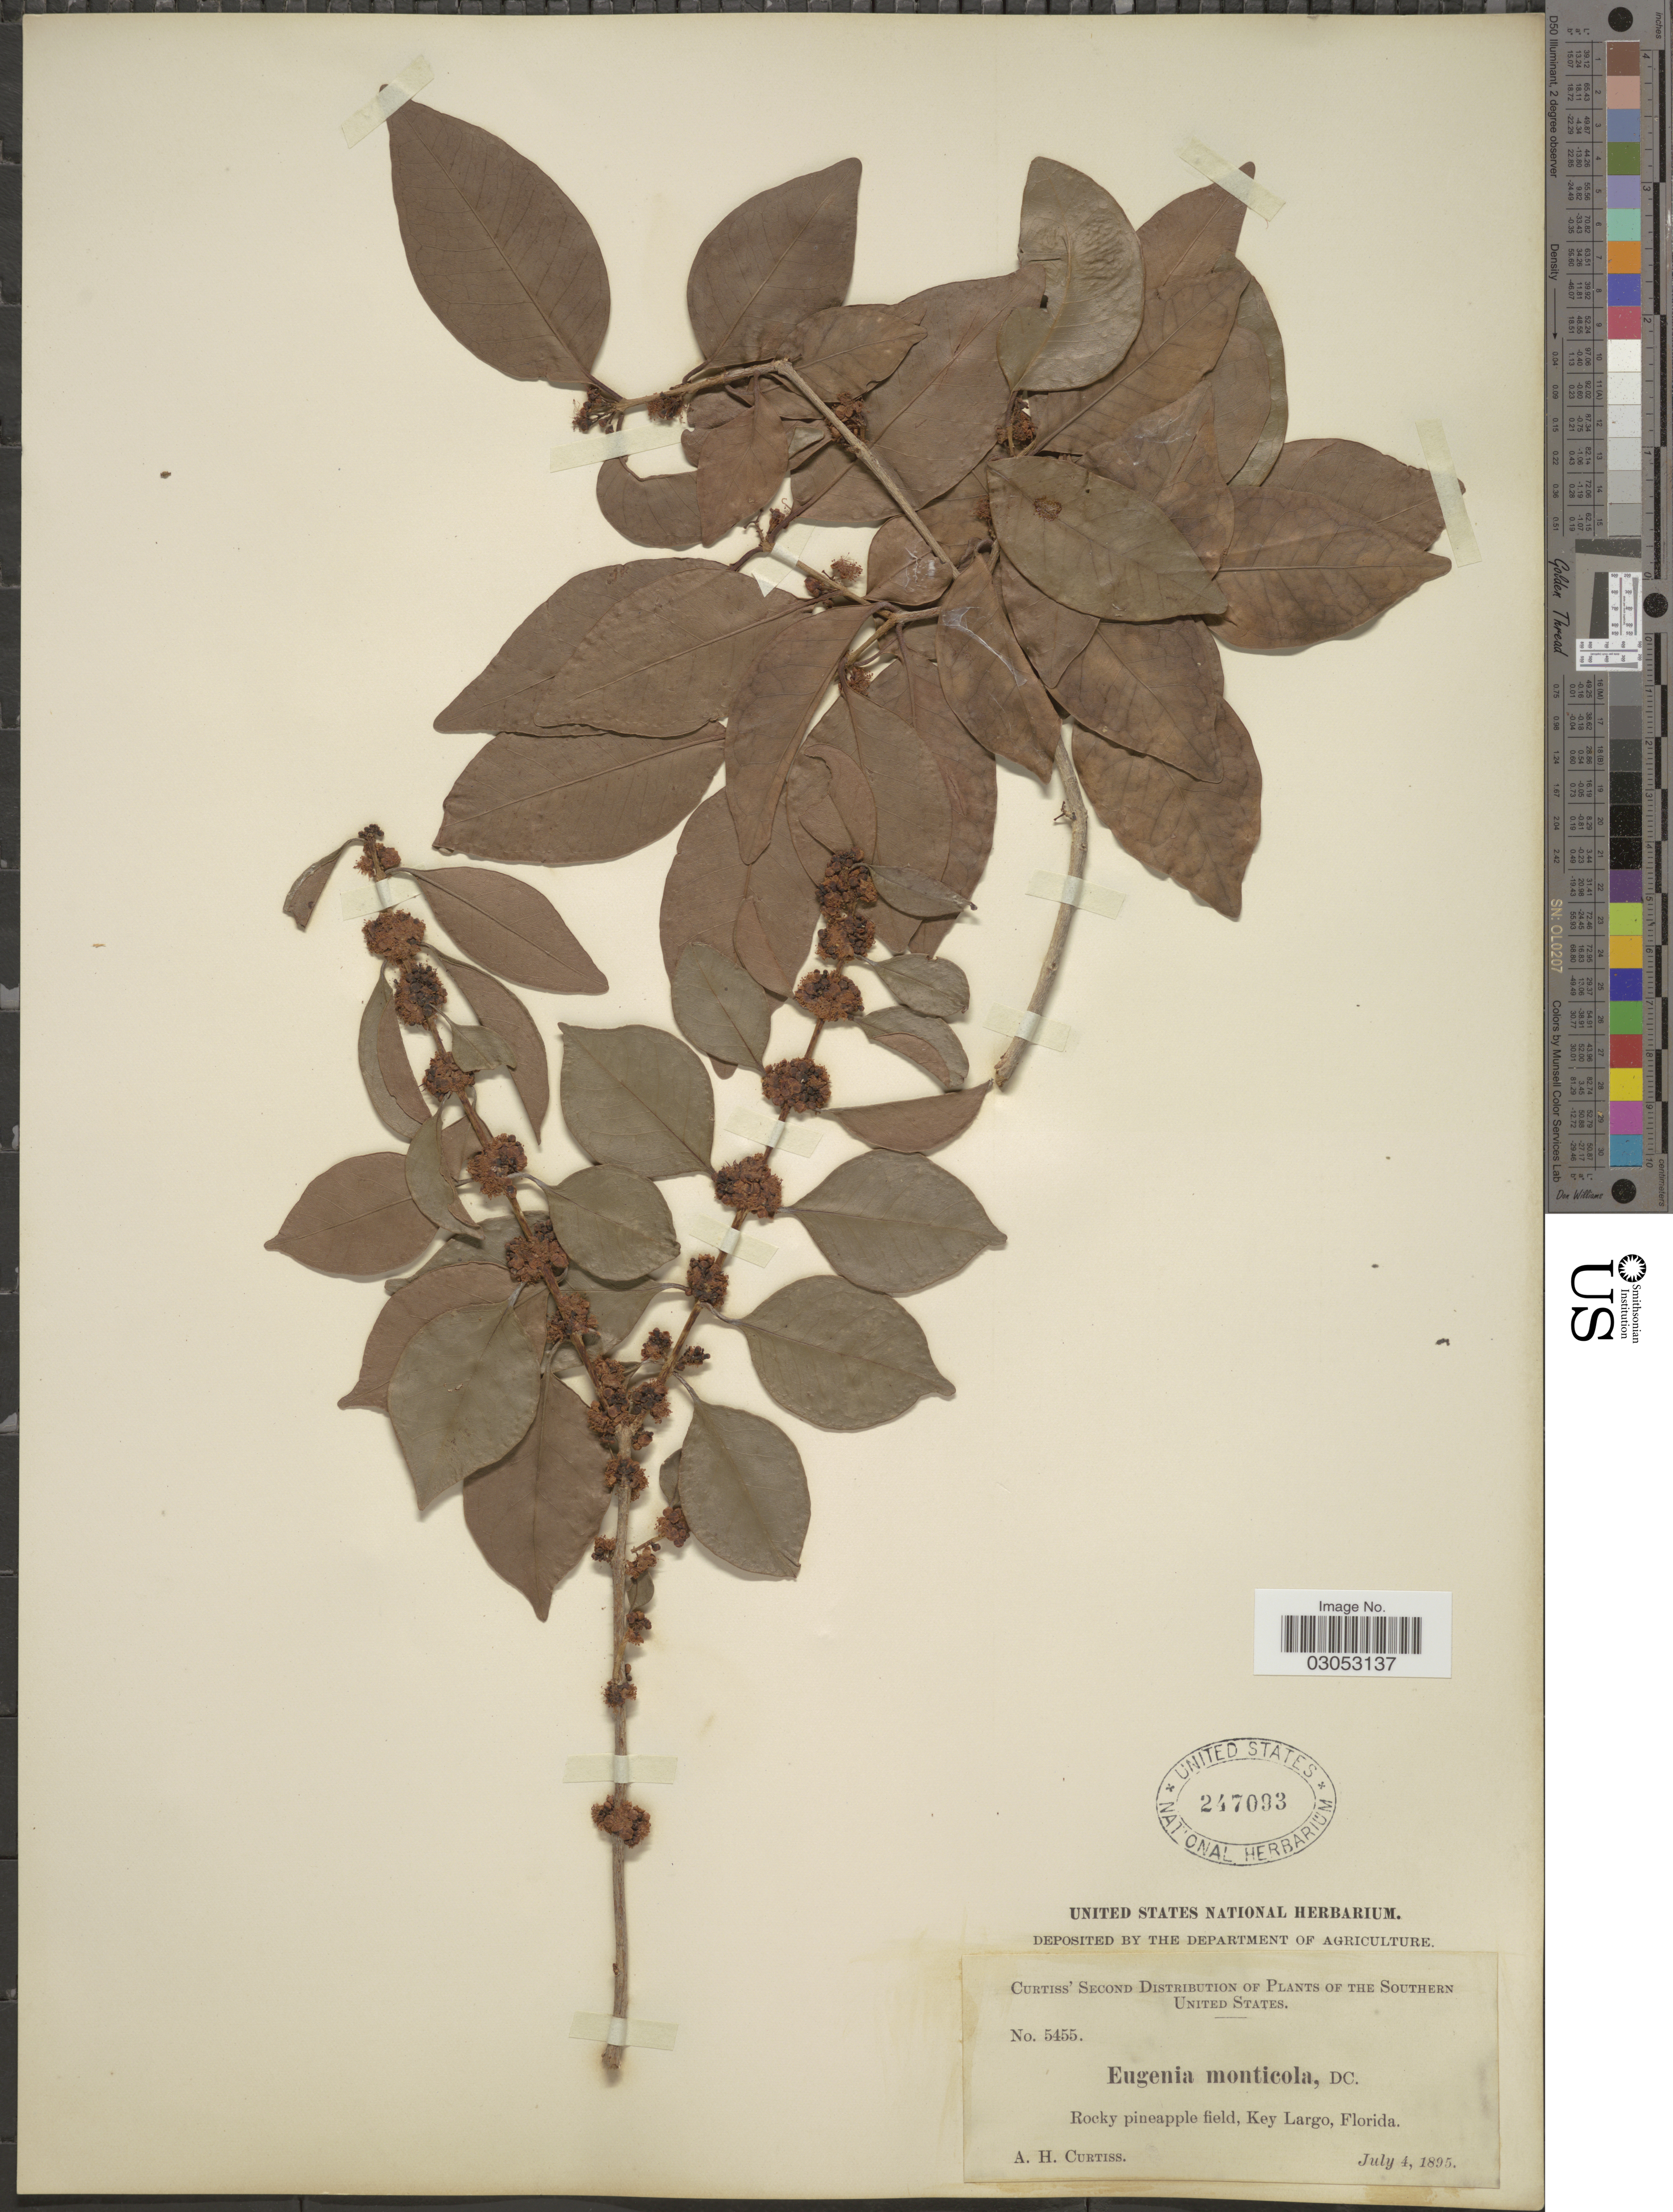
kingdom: Plantae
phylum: Tracheophyta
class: Magnoliopsida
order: Myrtales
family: Myrtaceae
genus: Eugenia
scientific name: Eugenia axillaris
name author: (Sw.) Willd.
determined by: Strong, Mark T., (BOT), Smithsonian Institution - National Museum of Natural History (UNITED STATES)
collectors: A. H. Curtiss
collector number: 5455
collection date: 1895-07-04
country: United States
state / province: Florida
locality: The Southern United States, Key Largo.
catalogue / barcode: US 247093